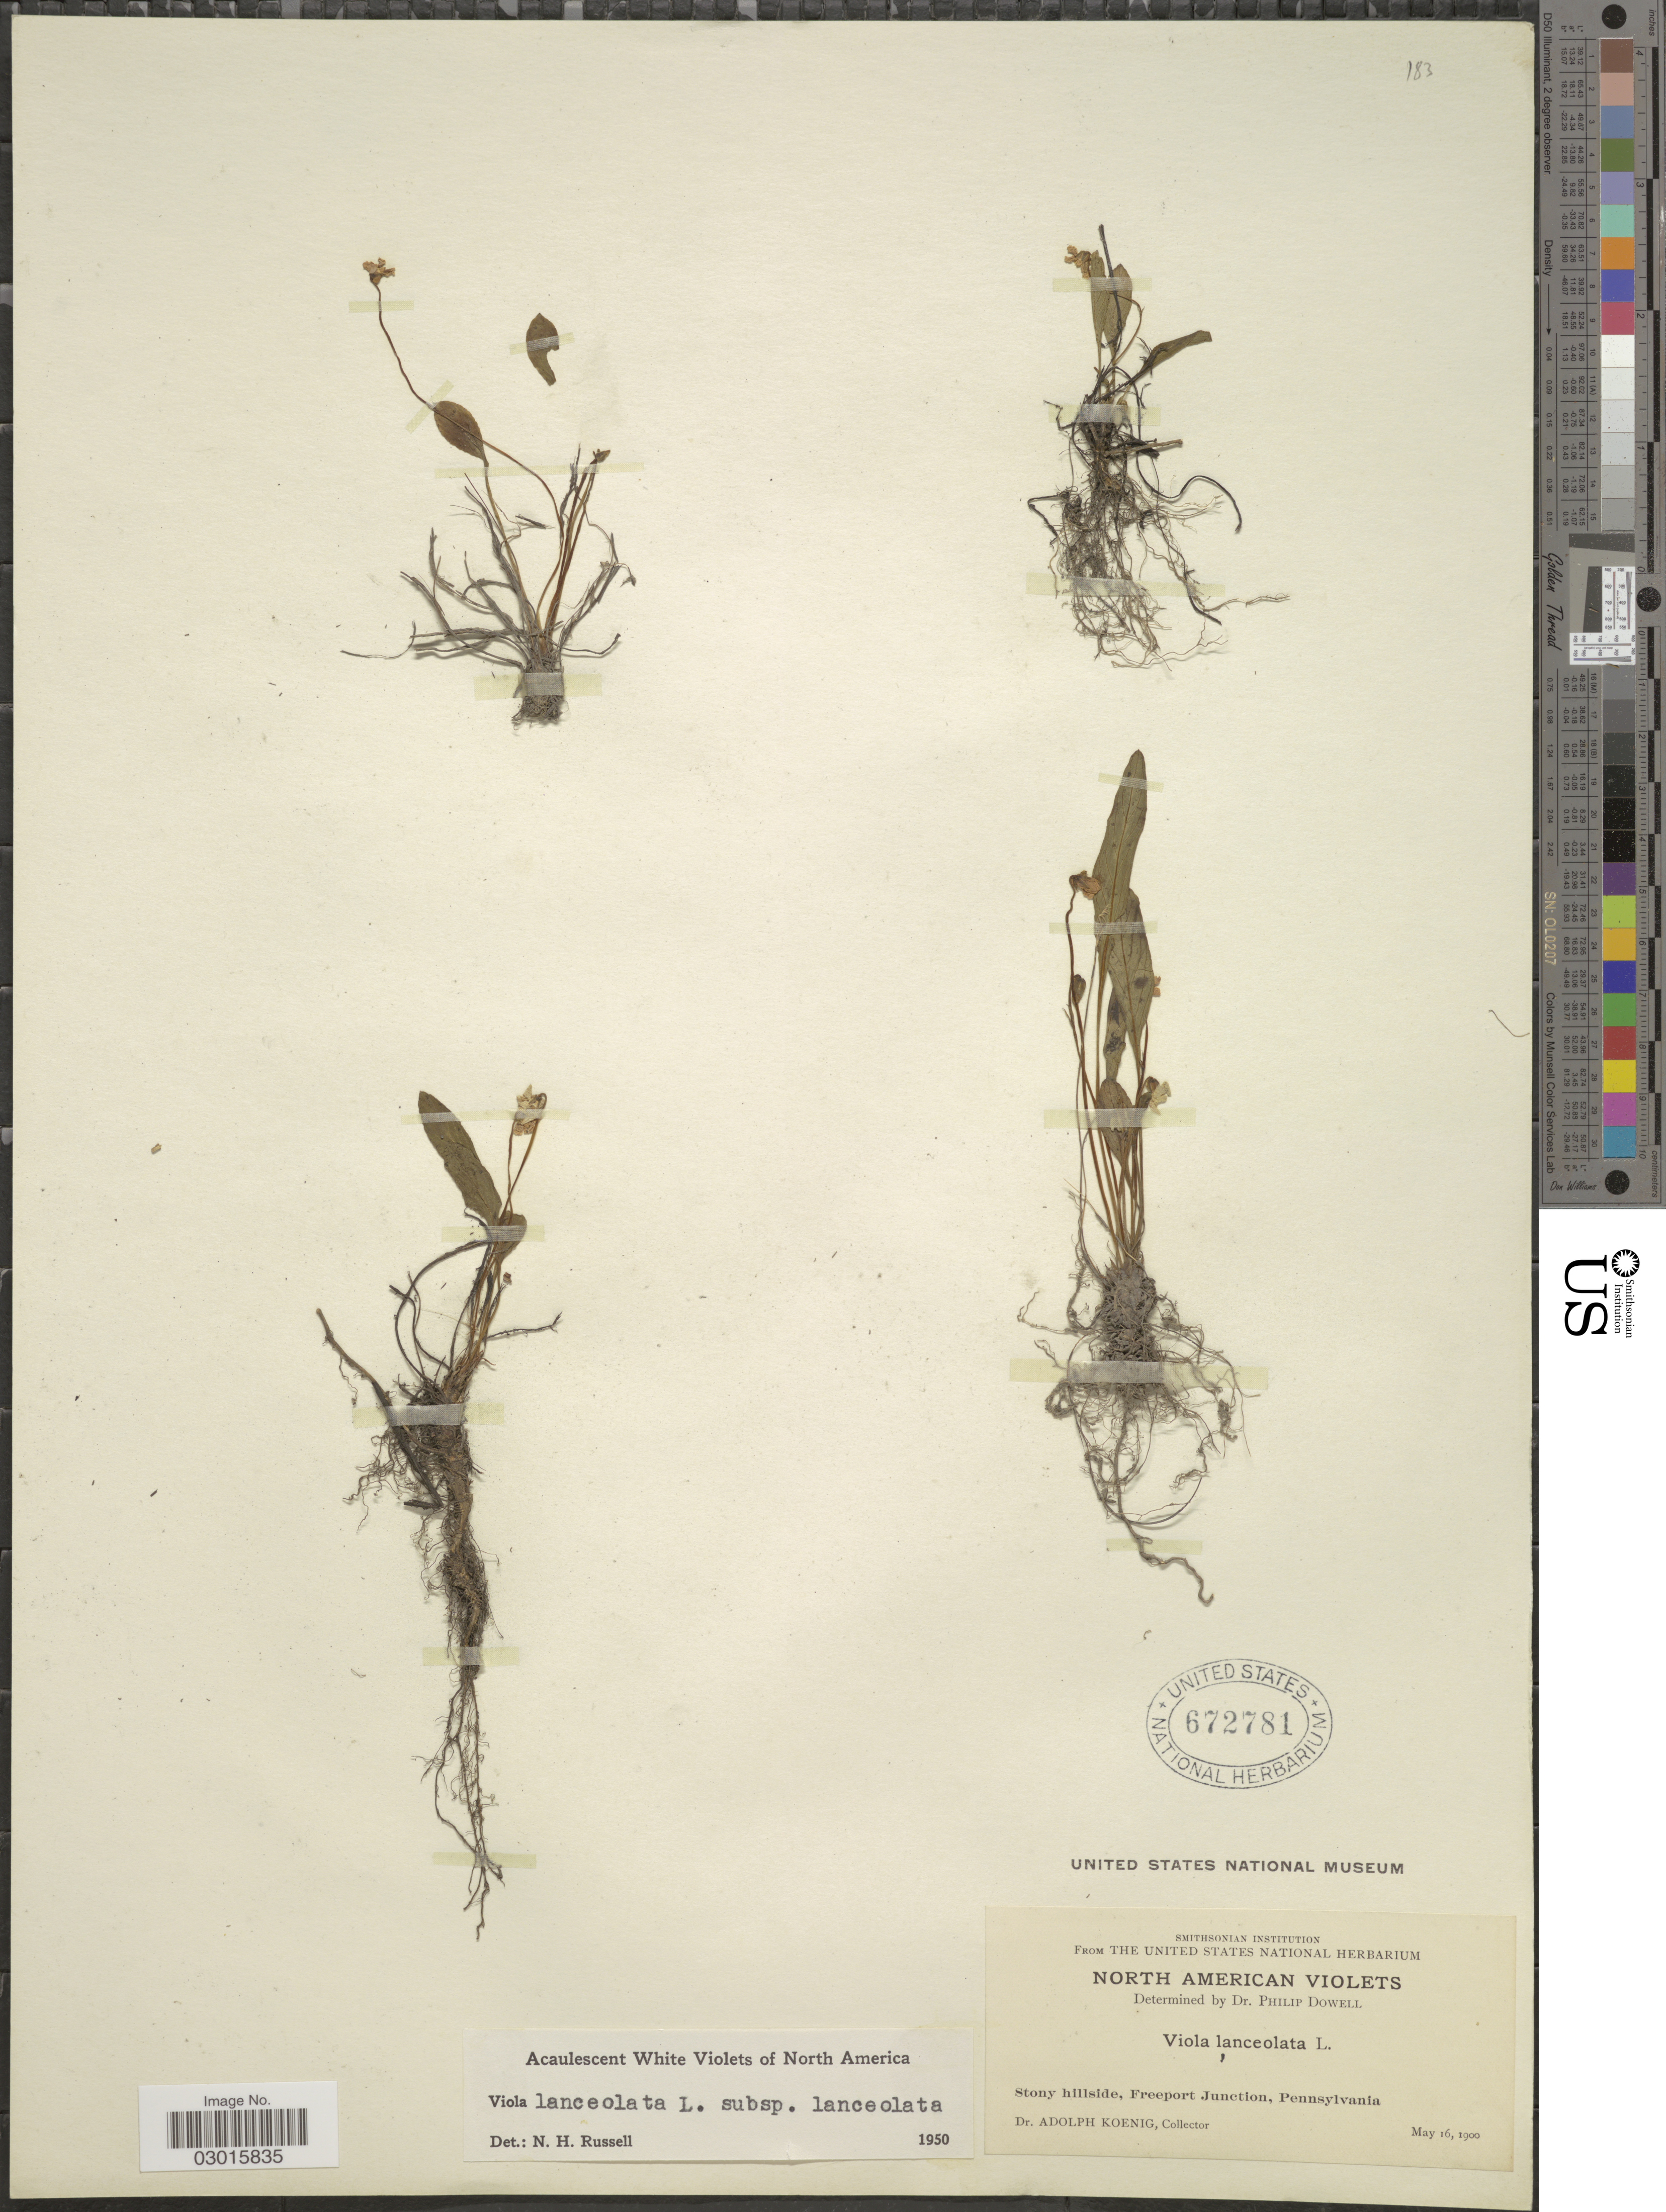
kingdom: Plantae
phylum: Tracheophyta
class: Magnoliopsida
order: Malpighiales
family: Violaceae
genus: Viola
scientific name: Viola lanceolata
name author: L.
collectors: A. Koenig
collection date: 1900-05-16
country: United States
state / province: Pennsylvania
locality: Stony hillside, Freeport Junction.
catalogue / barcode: US 672781